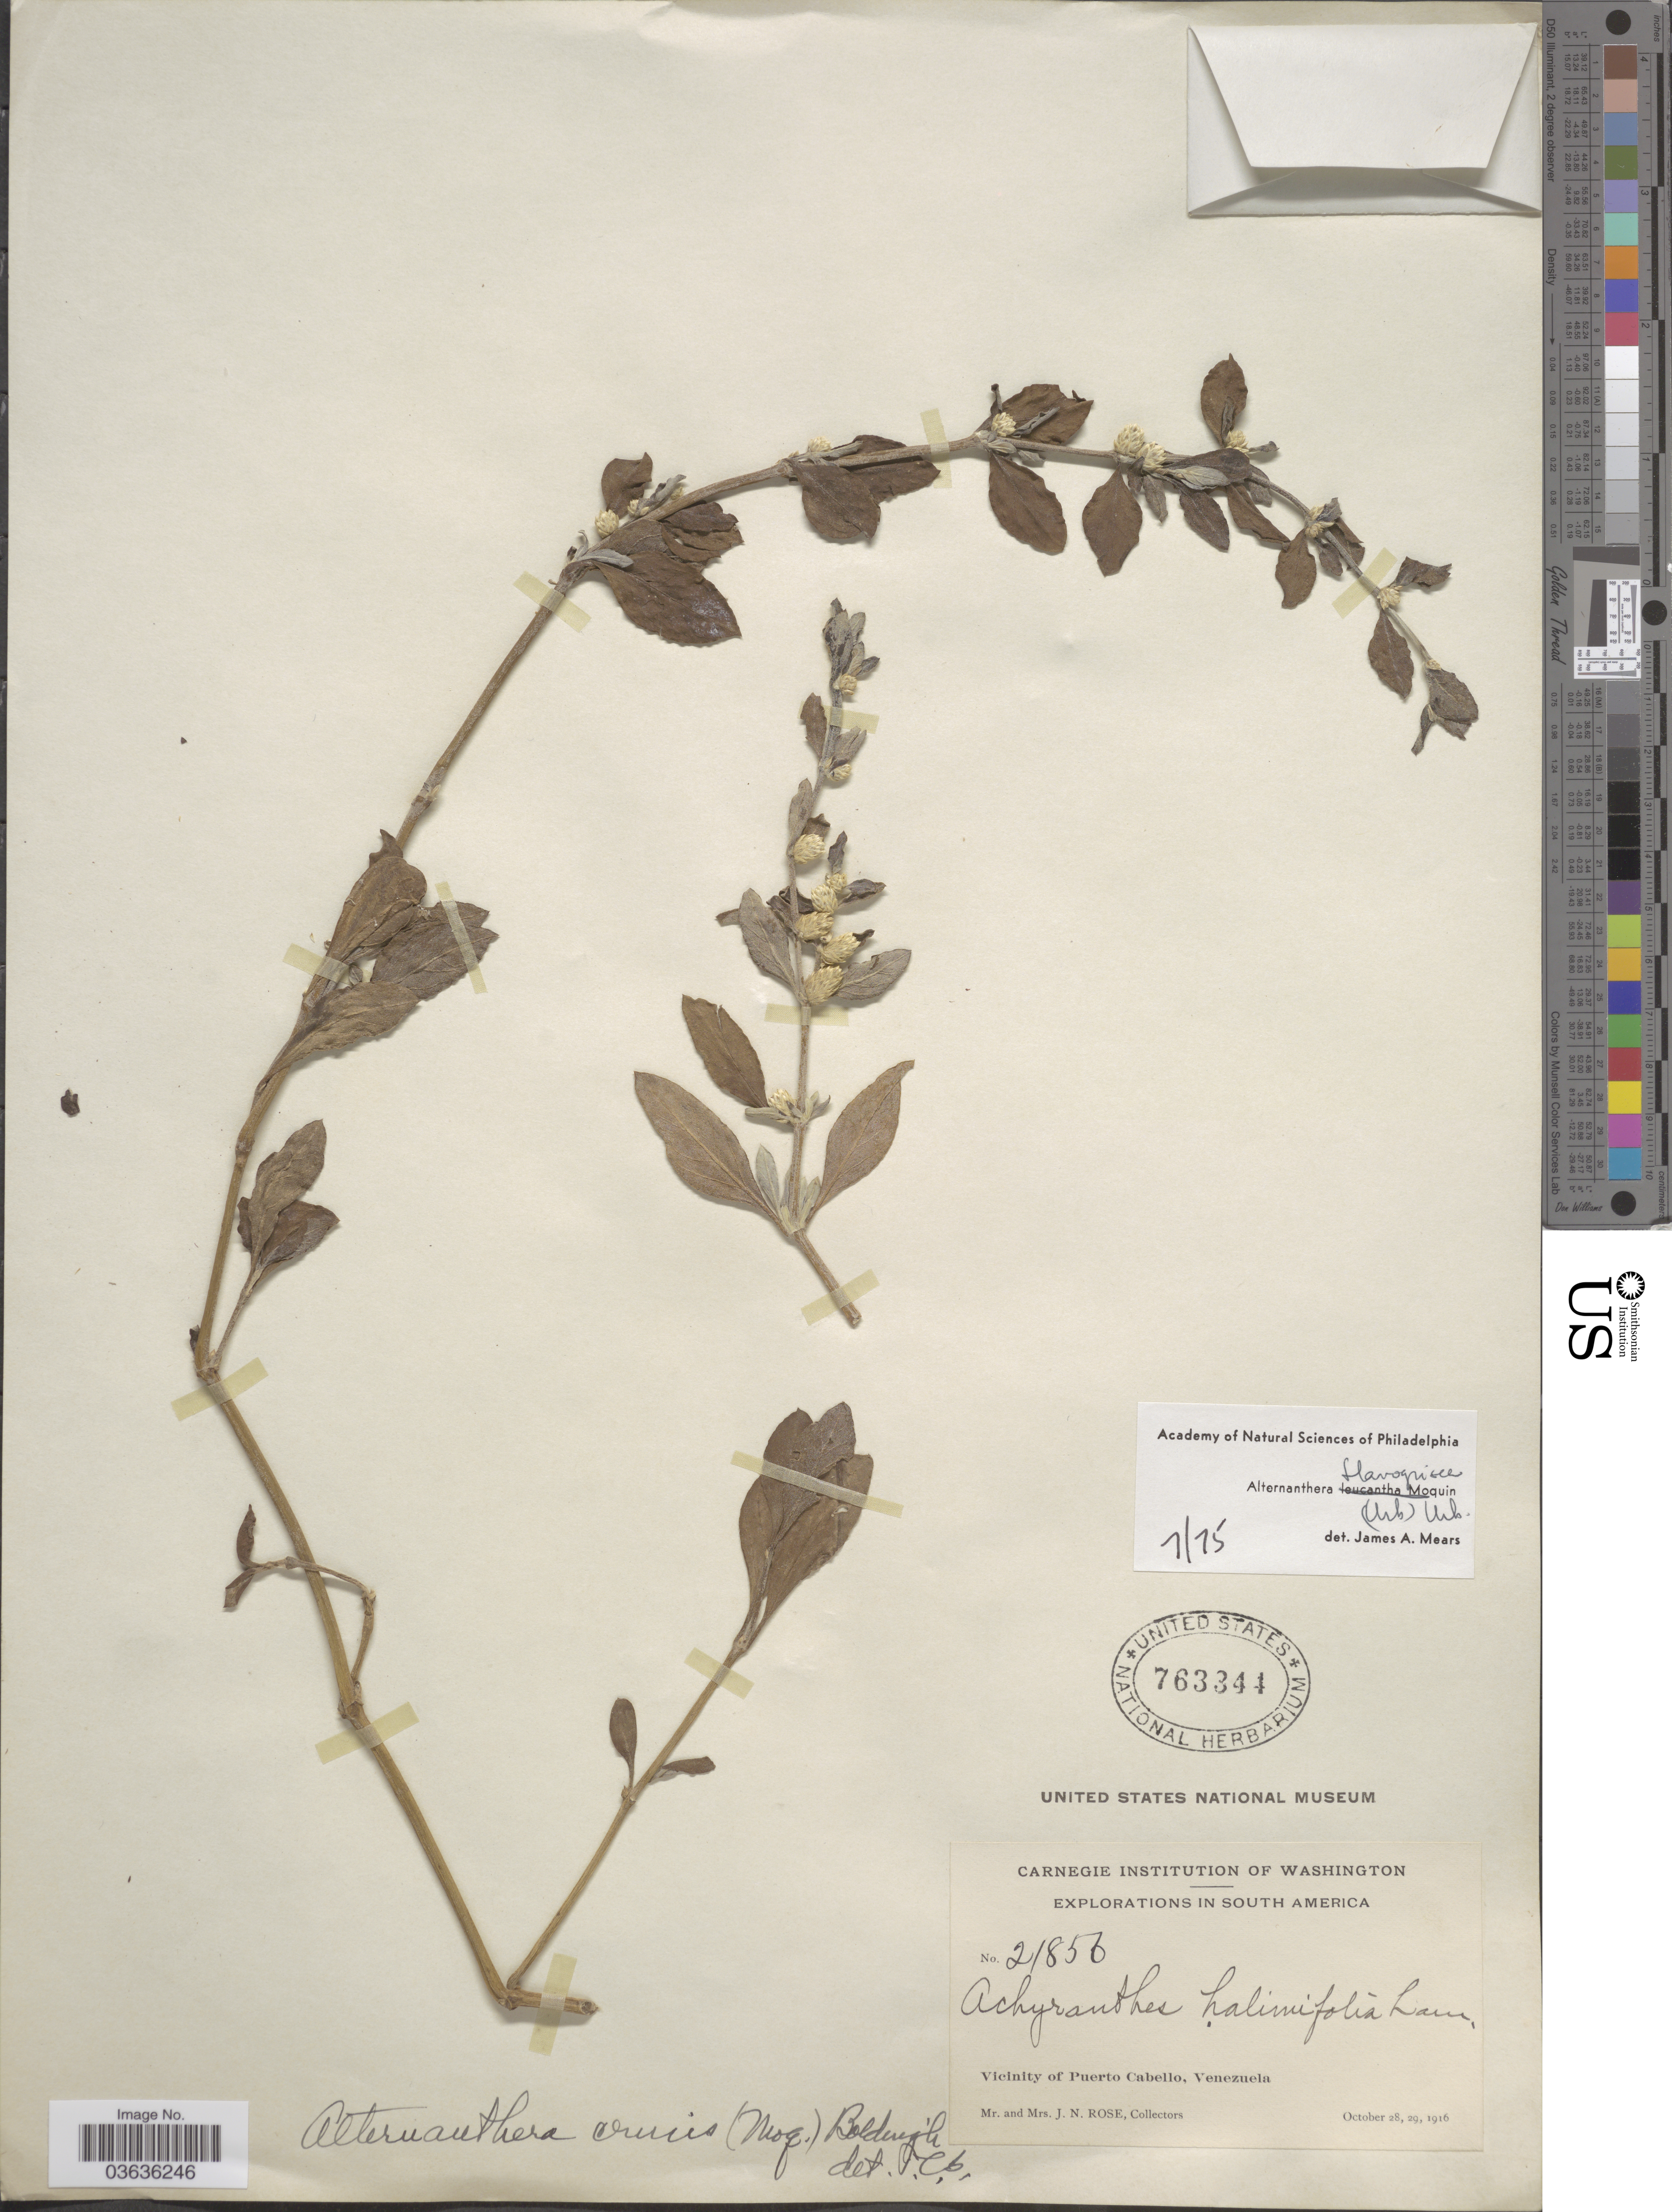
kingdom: Plantae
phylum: Tracheophyta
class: Magnoliopsida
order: Caryophyllales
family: Amaranthaceae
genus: Alternanthera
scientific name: Alternanthera flavogrisea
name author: Urb.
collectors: J. N. Rose & L. B. Rose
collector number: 21856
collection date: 1916-10-28/1916-10-29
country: Venezuela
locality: Vicinity of Puerto Cabello.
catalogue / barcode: US 763344